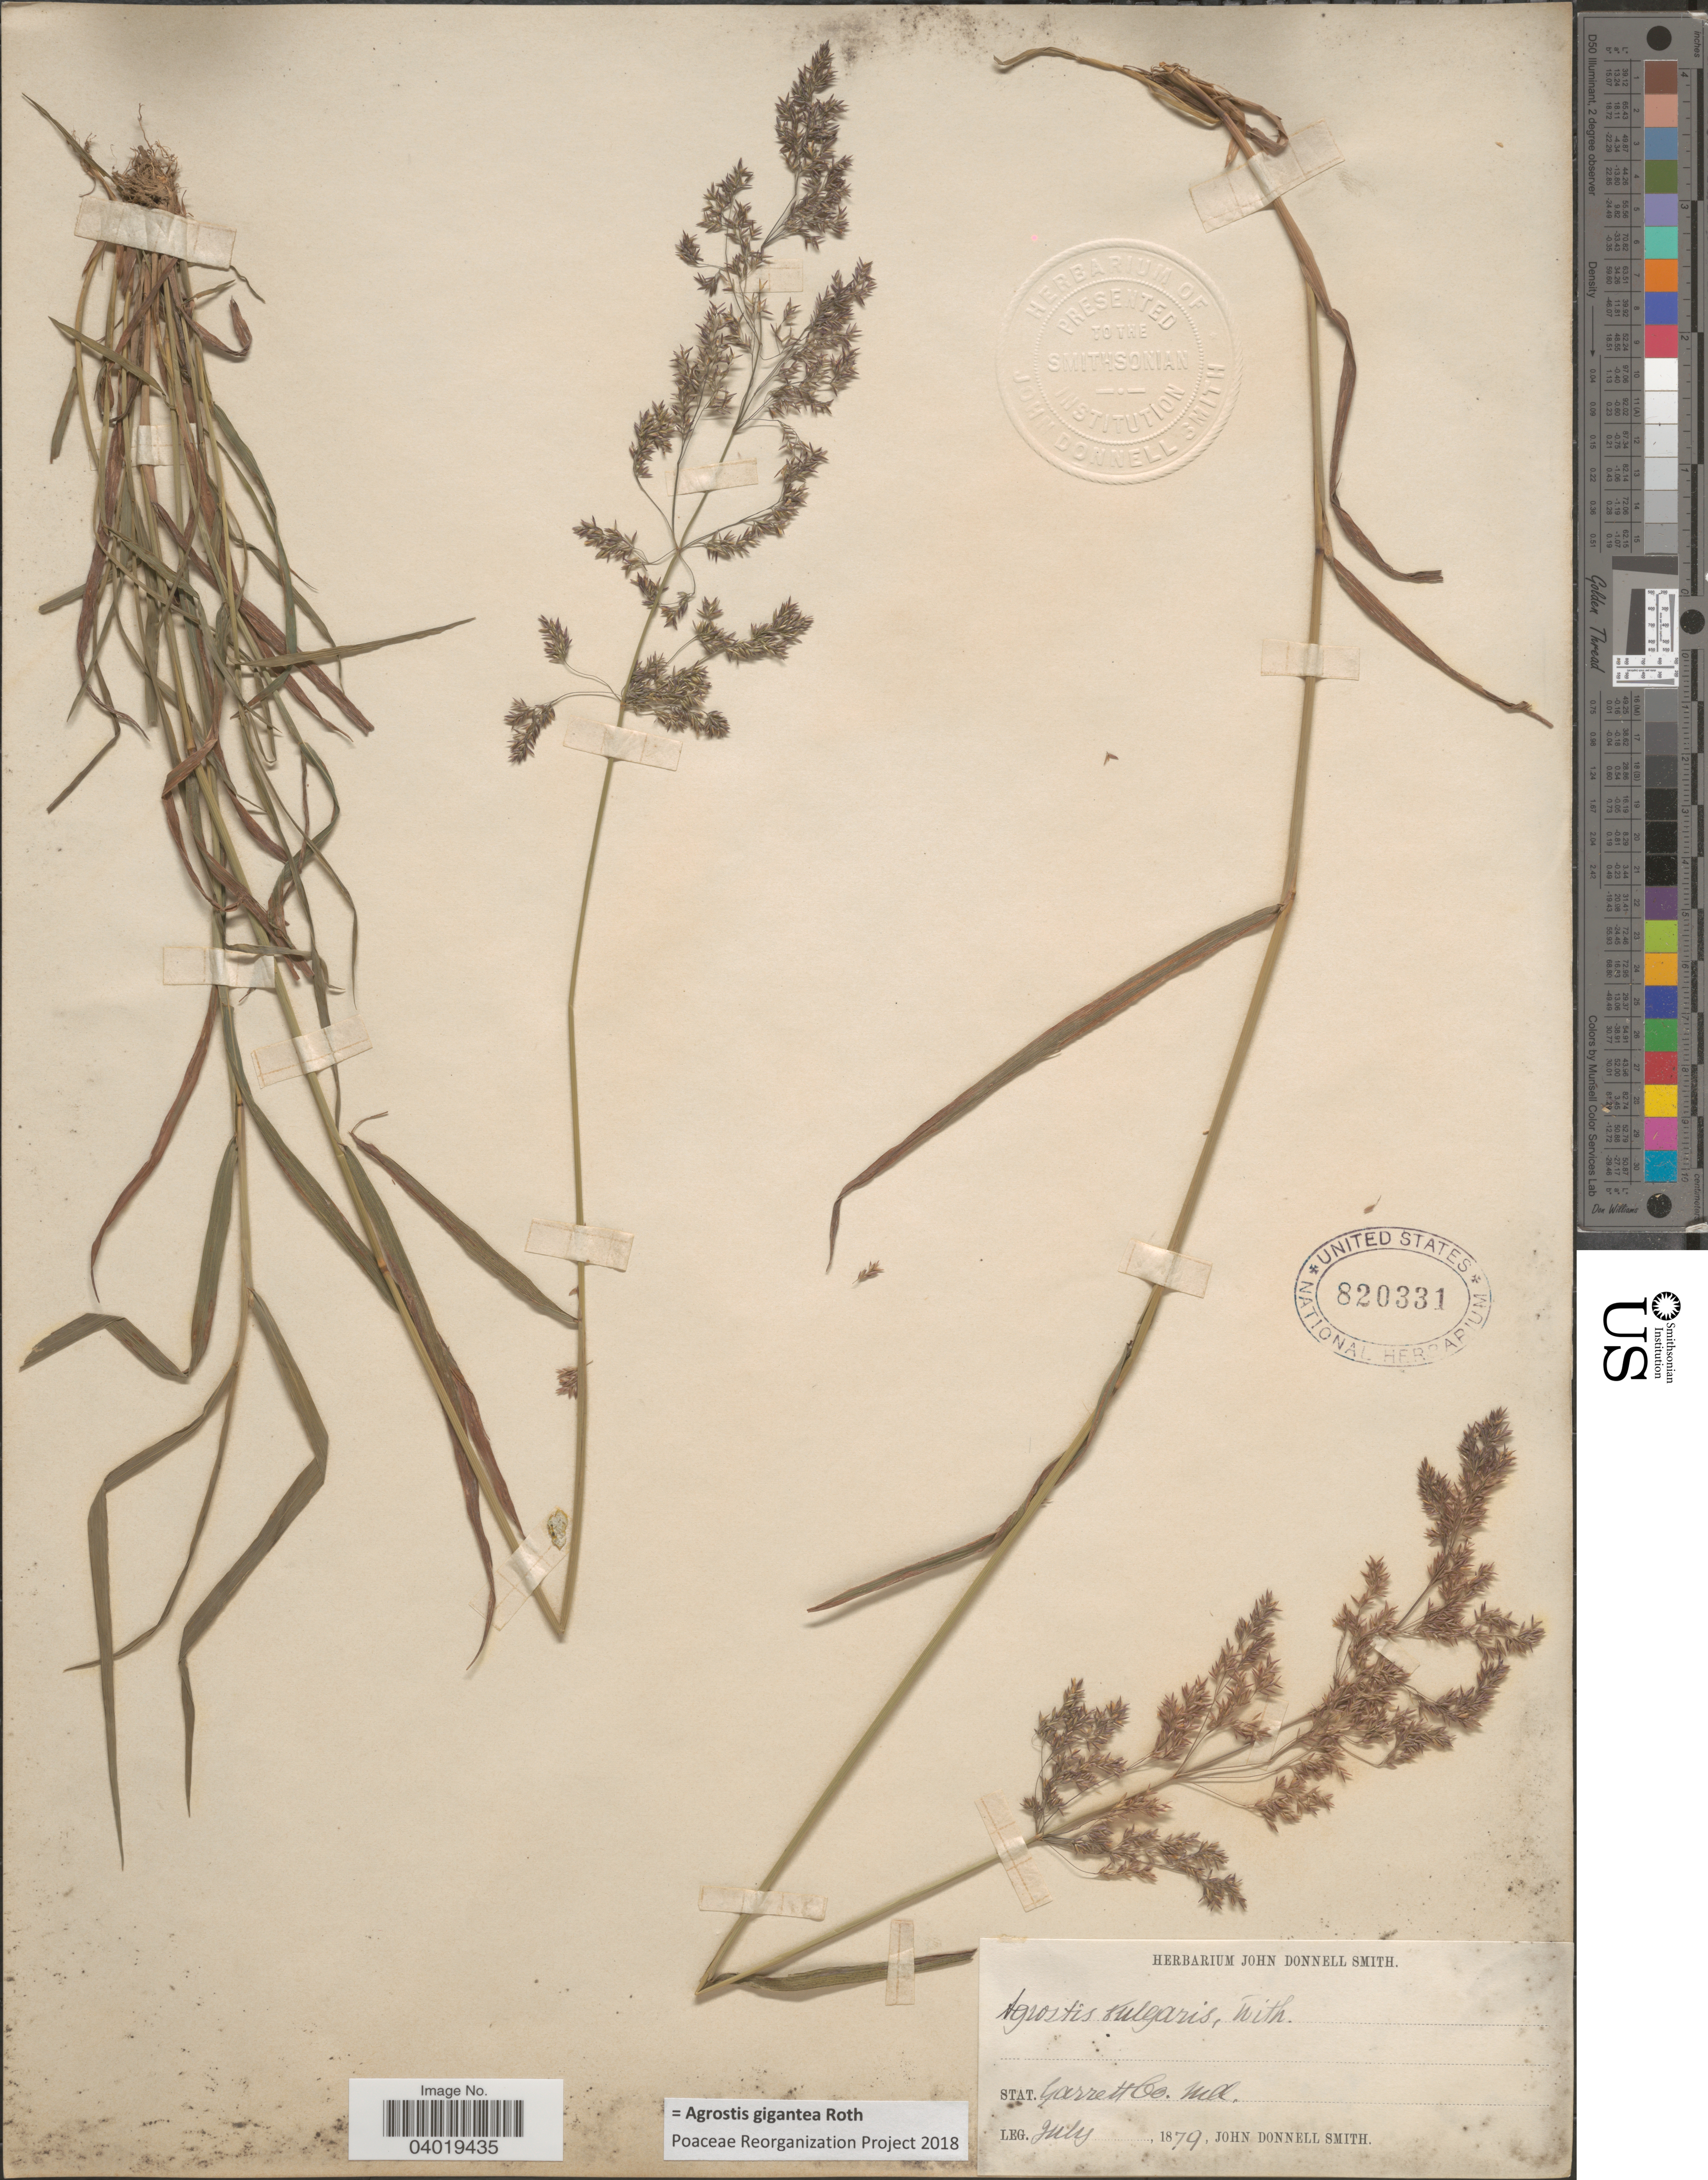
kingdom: Plantae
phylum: Tracheophyta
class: Liliopsida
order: Poales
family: Poaceae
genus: Agrostis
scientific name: Agrostis gigantea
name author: Roth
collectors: J. Donnell Smith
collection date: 1879-07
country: United States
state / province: Maryland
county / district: Garrett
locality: Stat. Garrett Co.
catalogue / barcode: US 820331